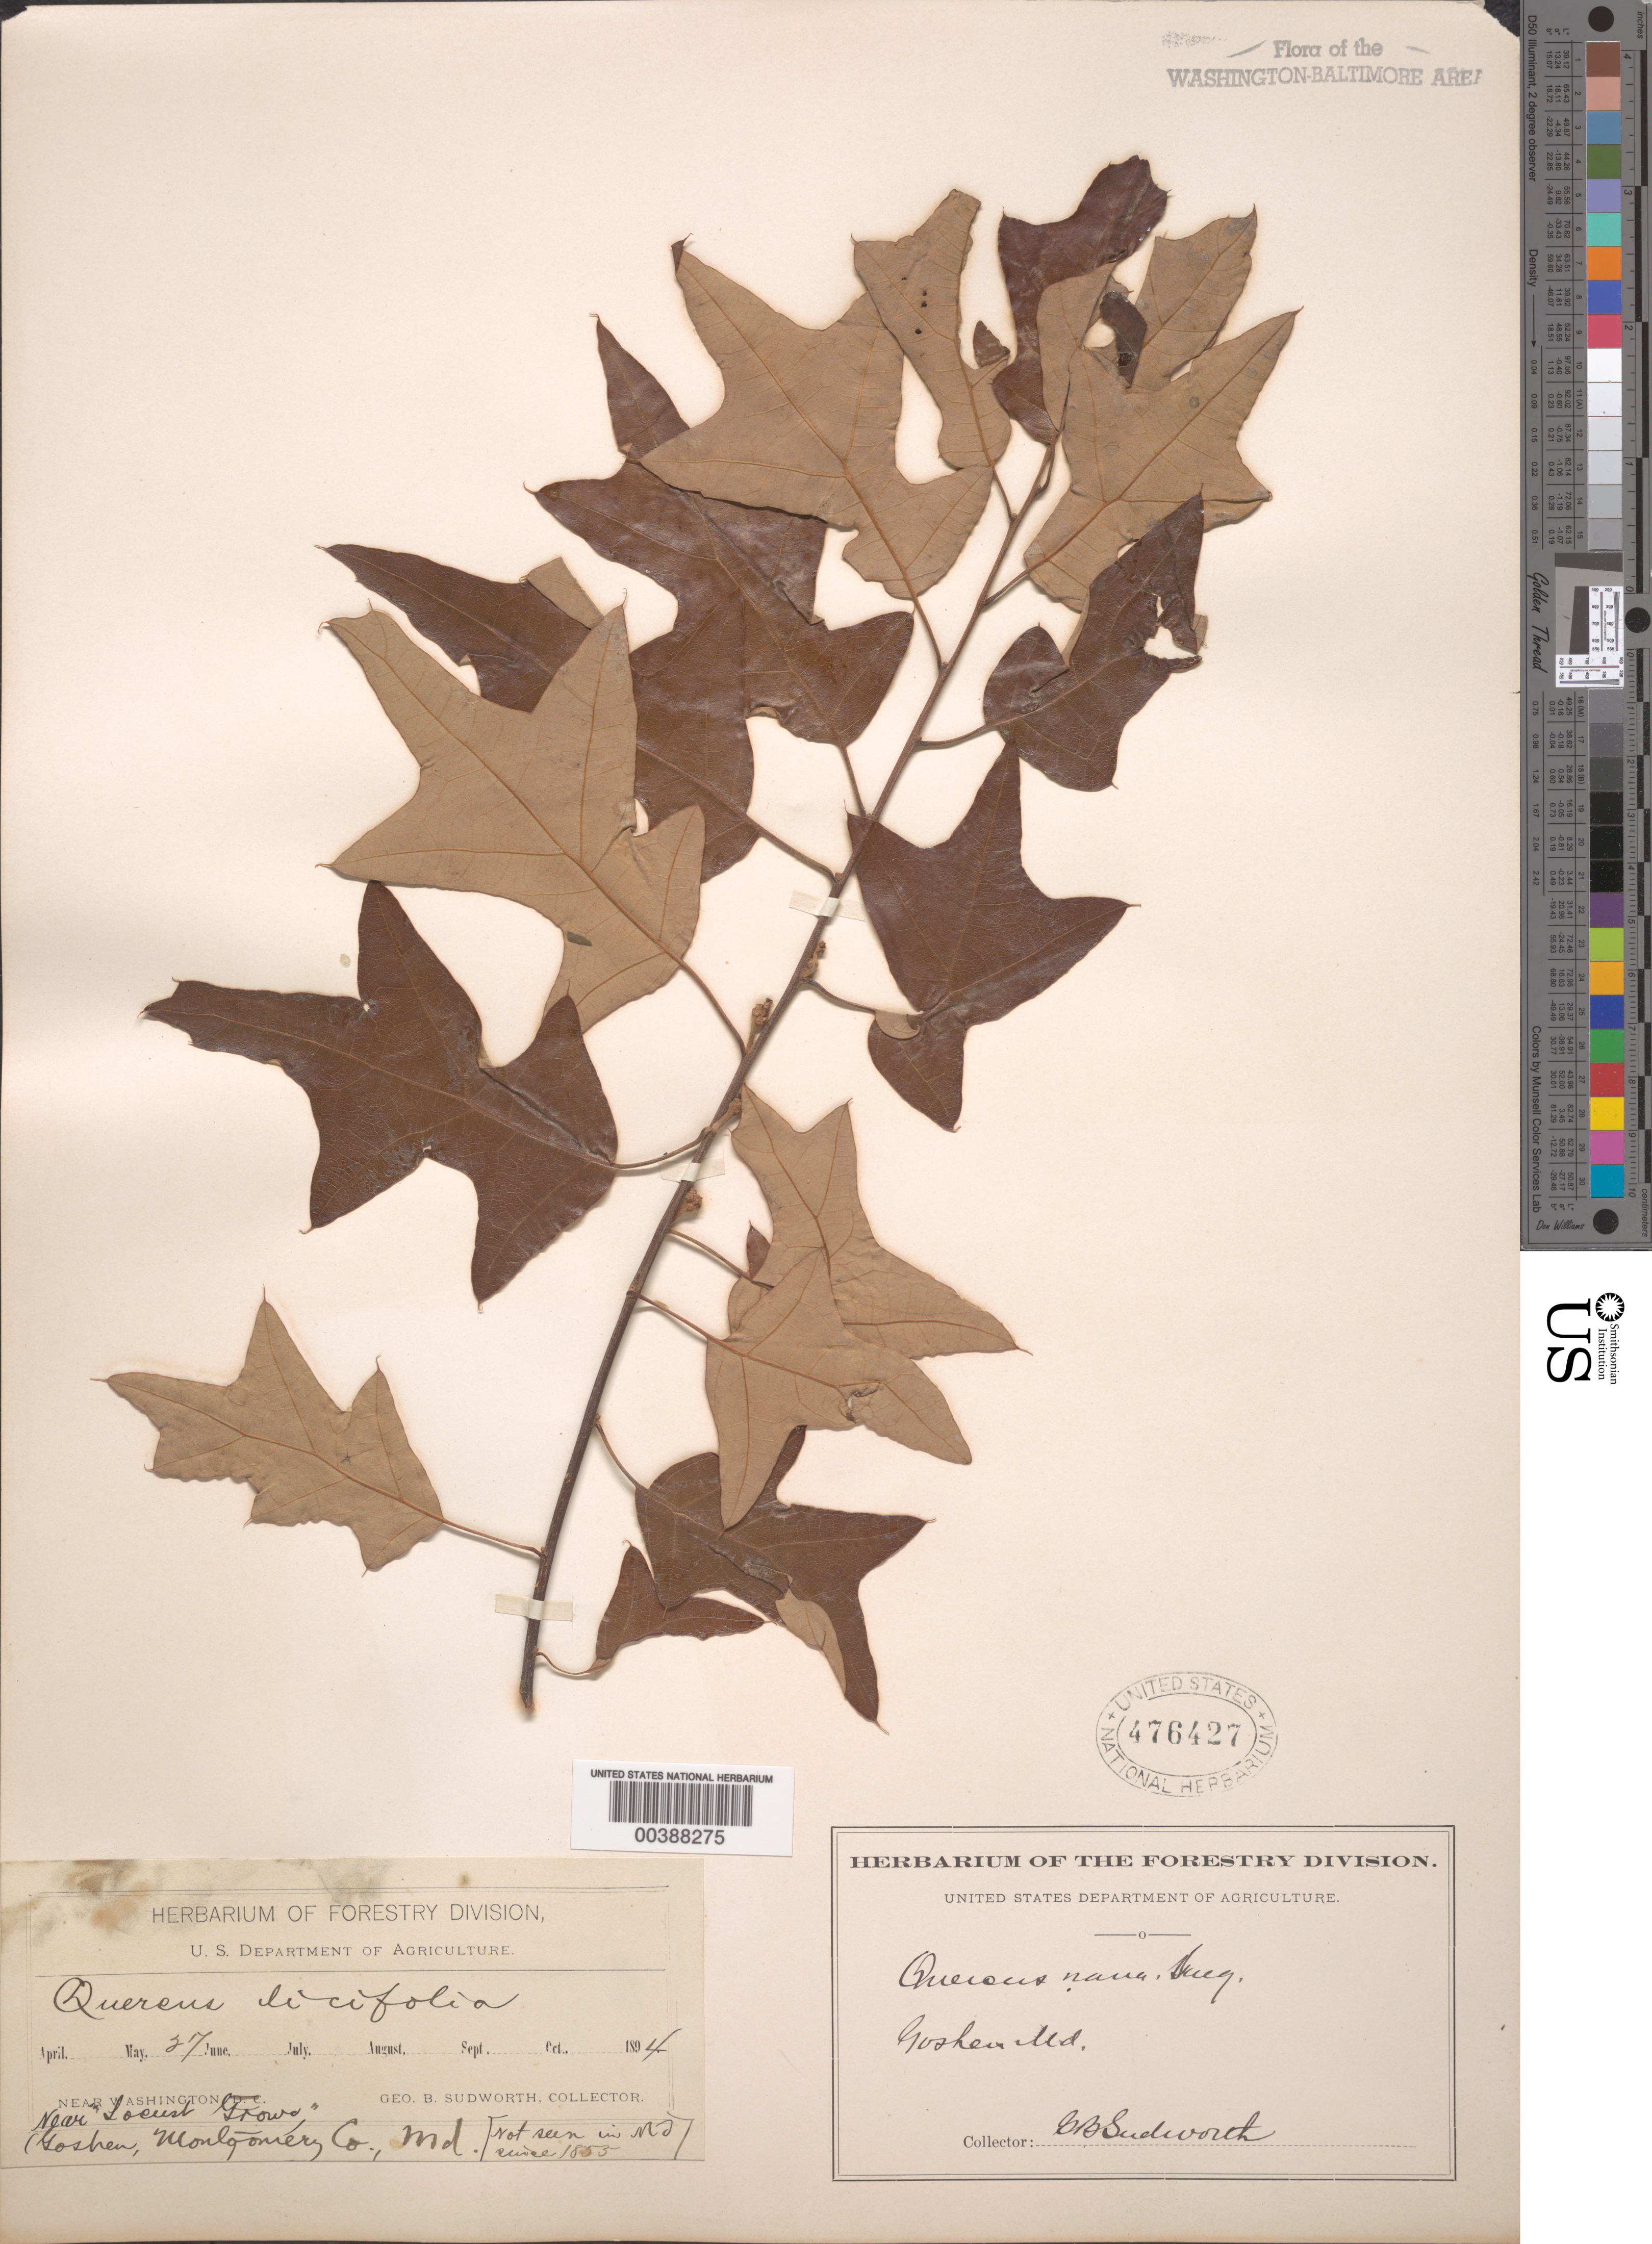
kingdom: Plantae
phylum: Tracheophyta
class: Magnoliopsida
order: Fagales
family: Fagaceae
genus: Quercus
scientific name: Quercus ilicifolia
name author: Wangenh.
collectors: G. B. Sudworth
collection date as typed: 27 May 1894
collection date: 1894-05-27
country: United States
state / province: Maryland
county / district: Montgomery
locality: Goshen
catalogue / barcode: US 476427